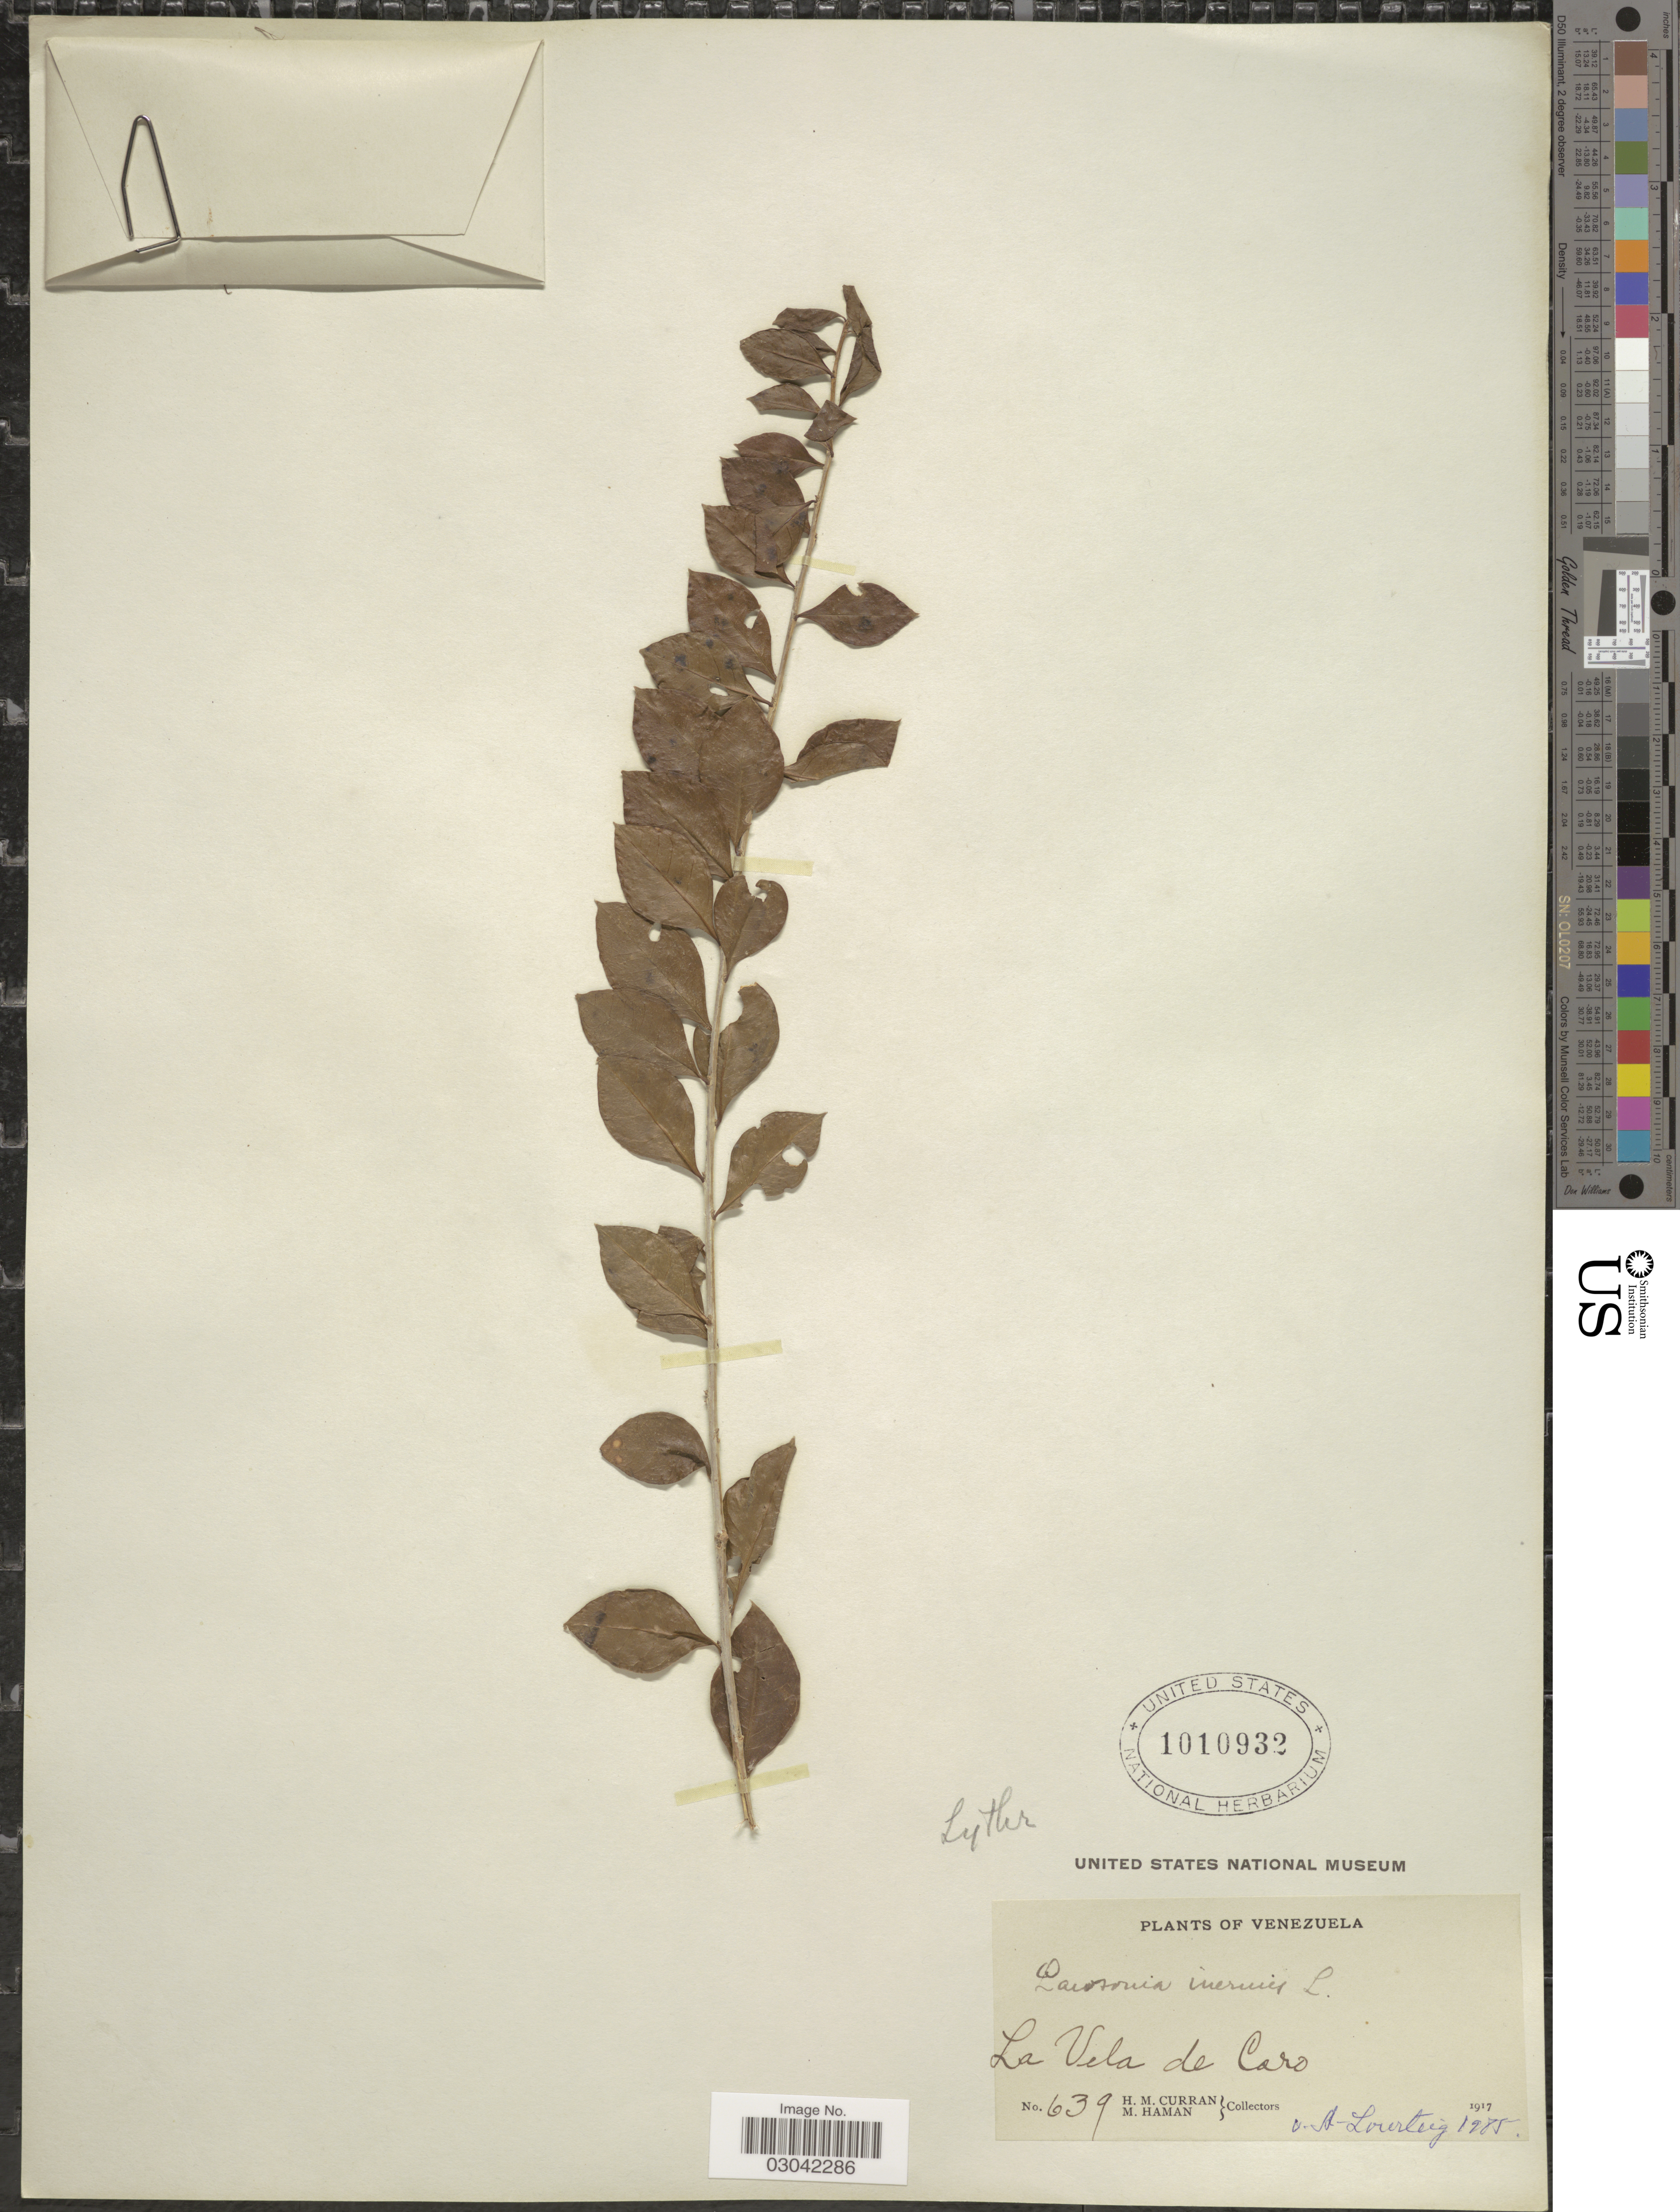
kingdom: Plantae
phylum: Tracheophyta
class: Magnoliopsida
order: Myrtales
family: Lythraceae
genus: Lawsonia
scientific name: Lawsonia inermis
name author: L.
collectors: H. M. Curran & M. Haman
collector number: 639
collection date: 1917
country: Venezuela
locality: La Vela de Caro.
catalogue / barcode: US 1010932